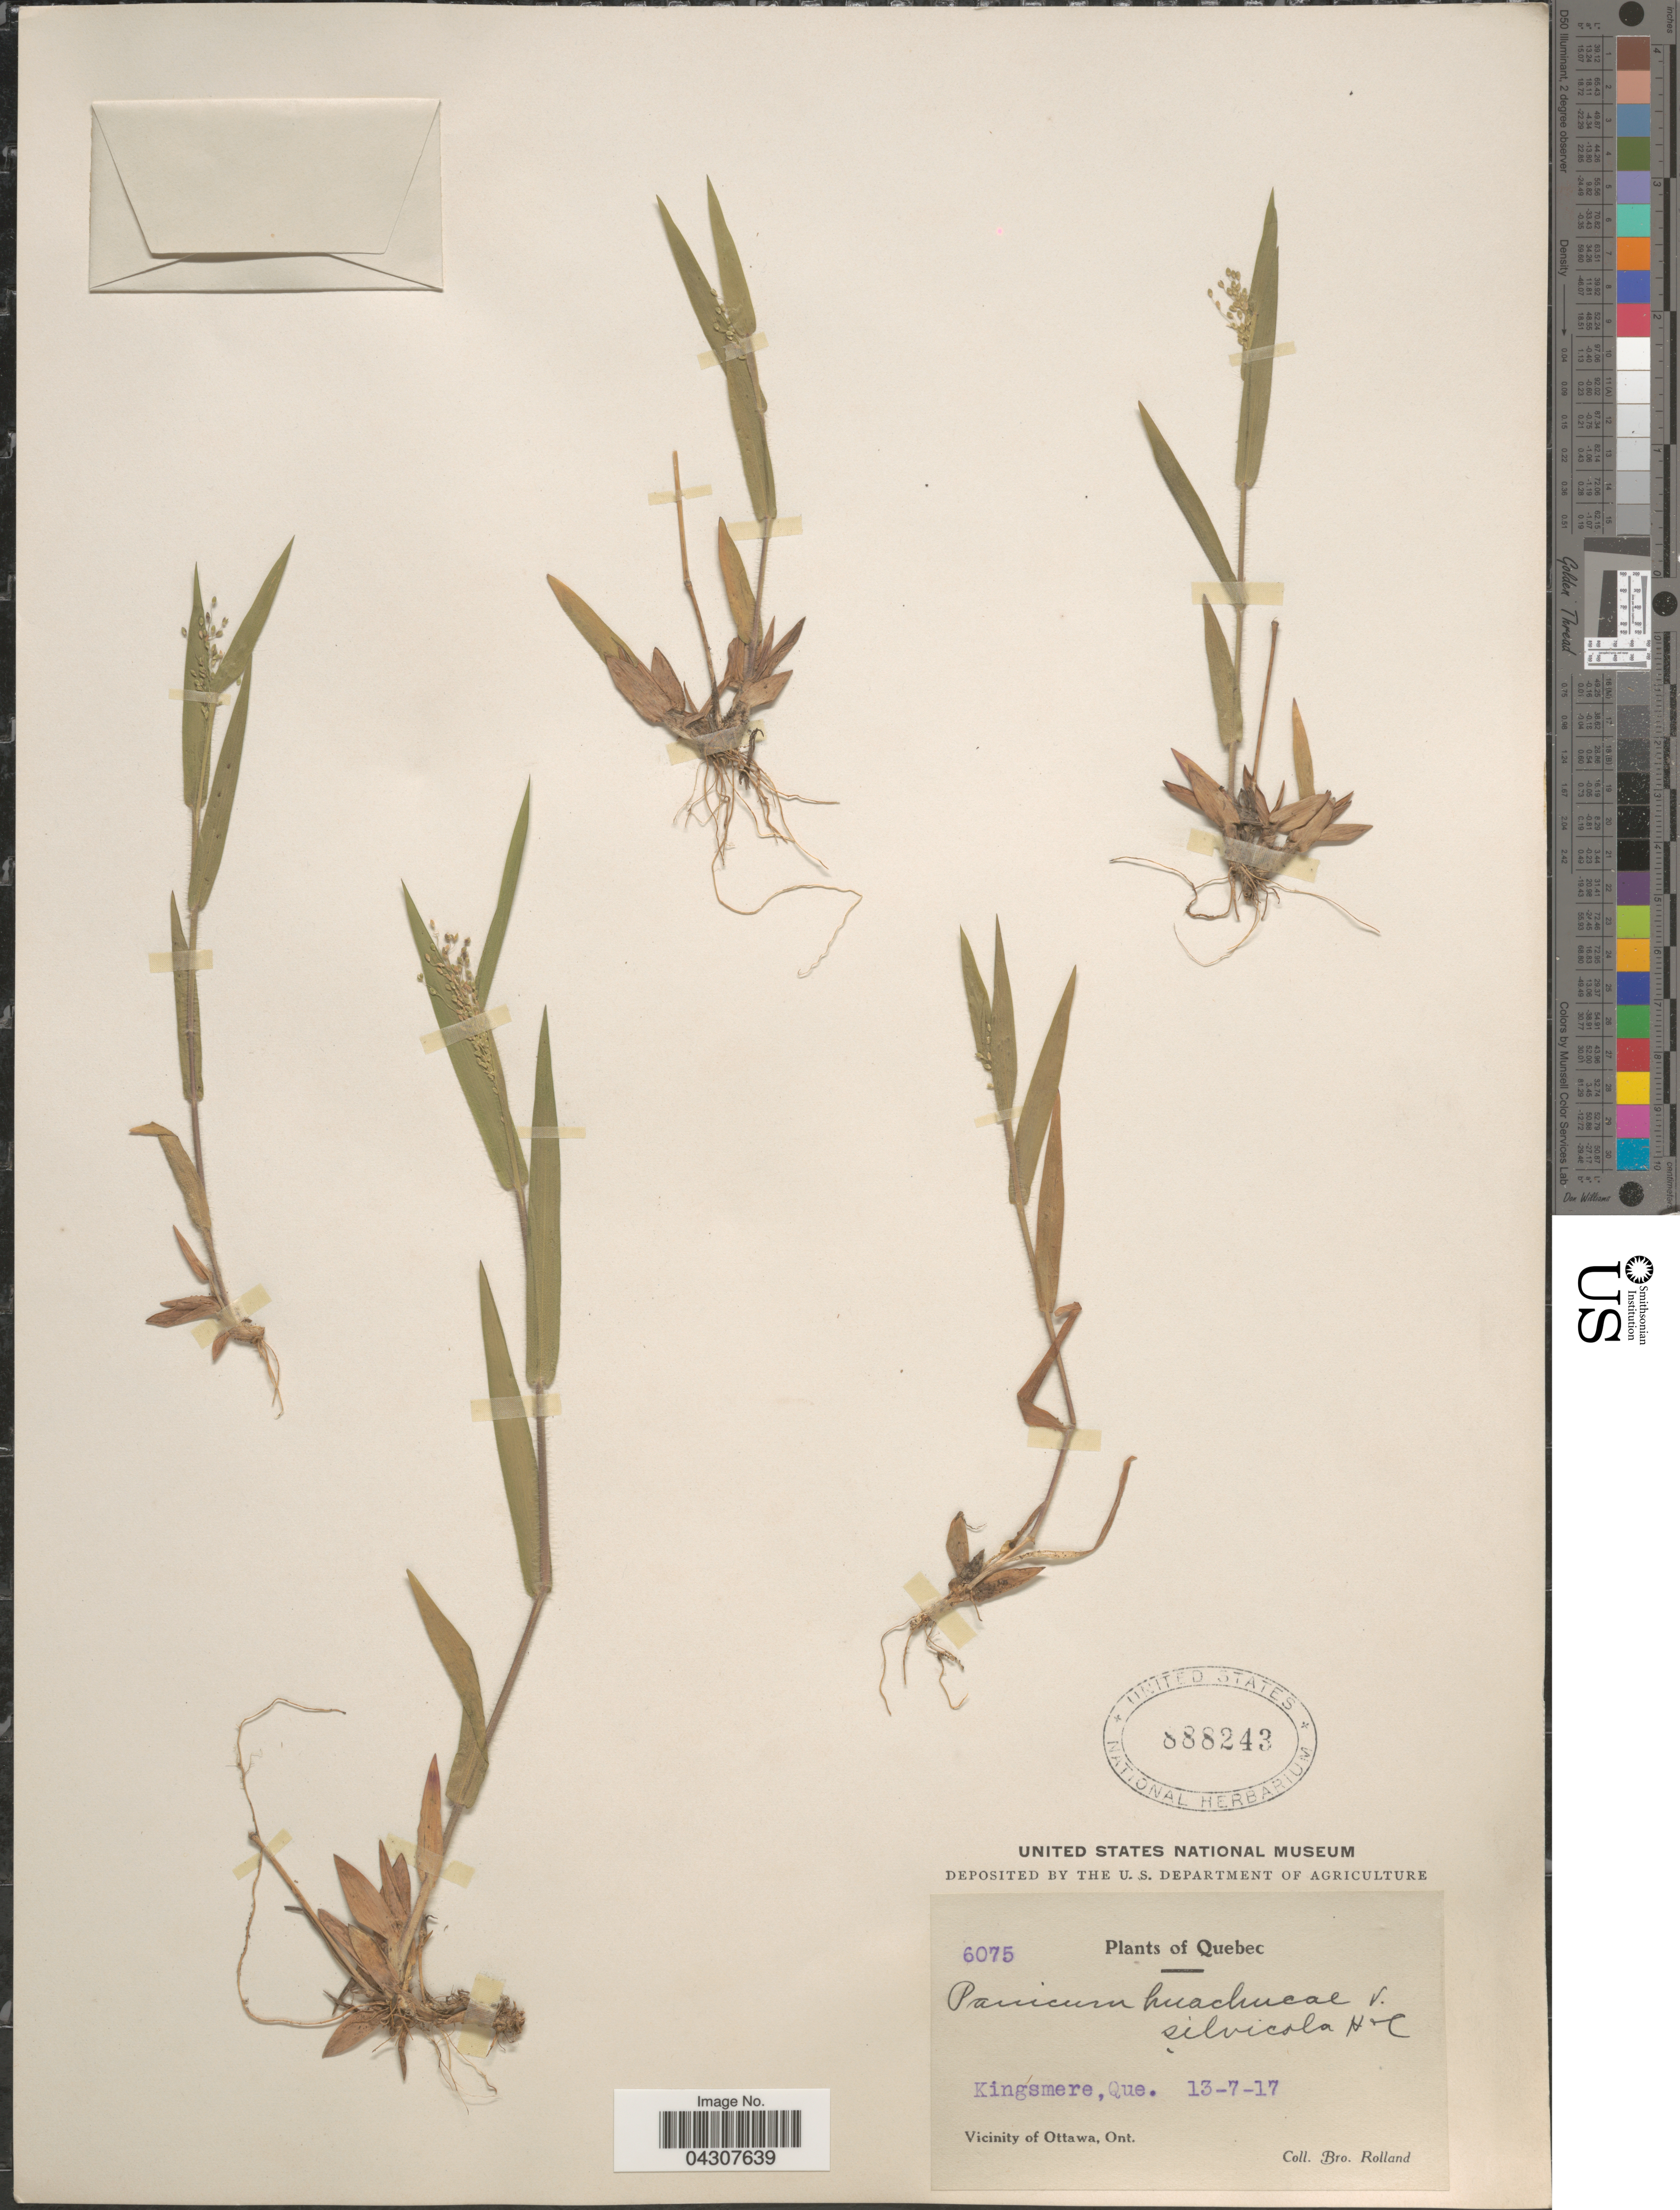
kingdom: Plantae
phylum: Tracheophyta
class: Liliopsida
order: Poales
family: Poaceae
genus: Dichanthelium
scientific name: Dichanthelium acuminatum var. acuminatum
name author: (Sw.) Gould & C.A. Clark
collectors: B. Rolland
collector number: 6075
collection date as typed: Transcribed d/m/y: 13/7/17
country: Canada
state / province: Ontario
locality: Kingsmere. Vicinity of Ottawa, Ont.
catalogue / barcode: US 888243